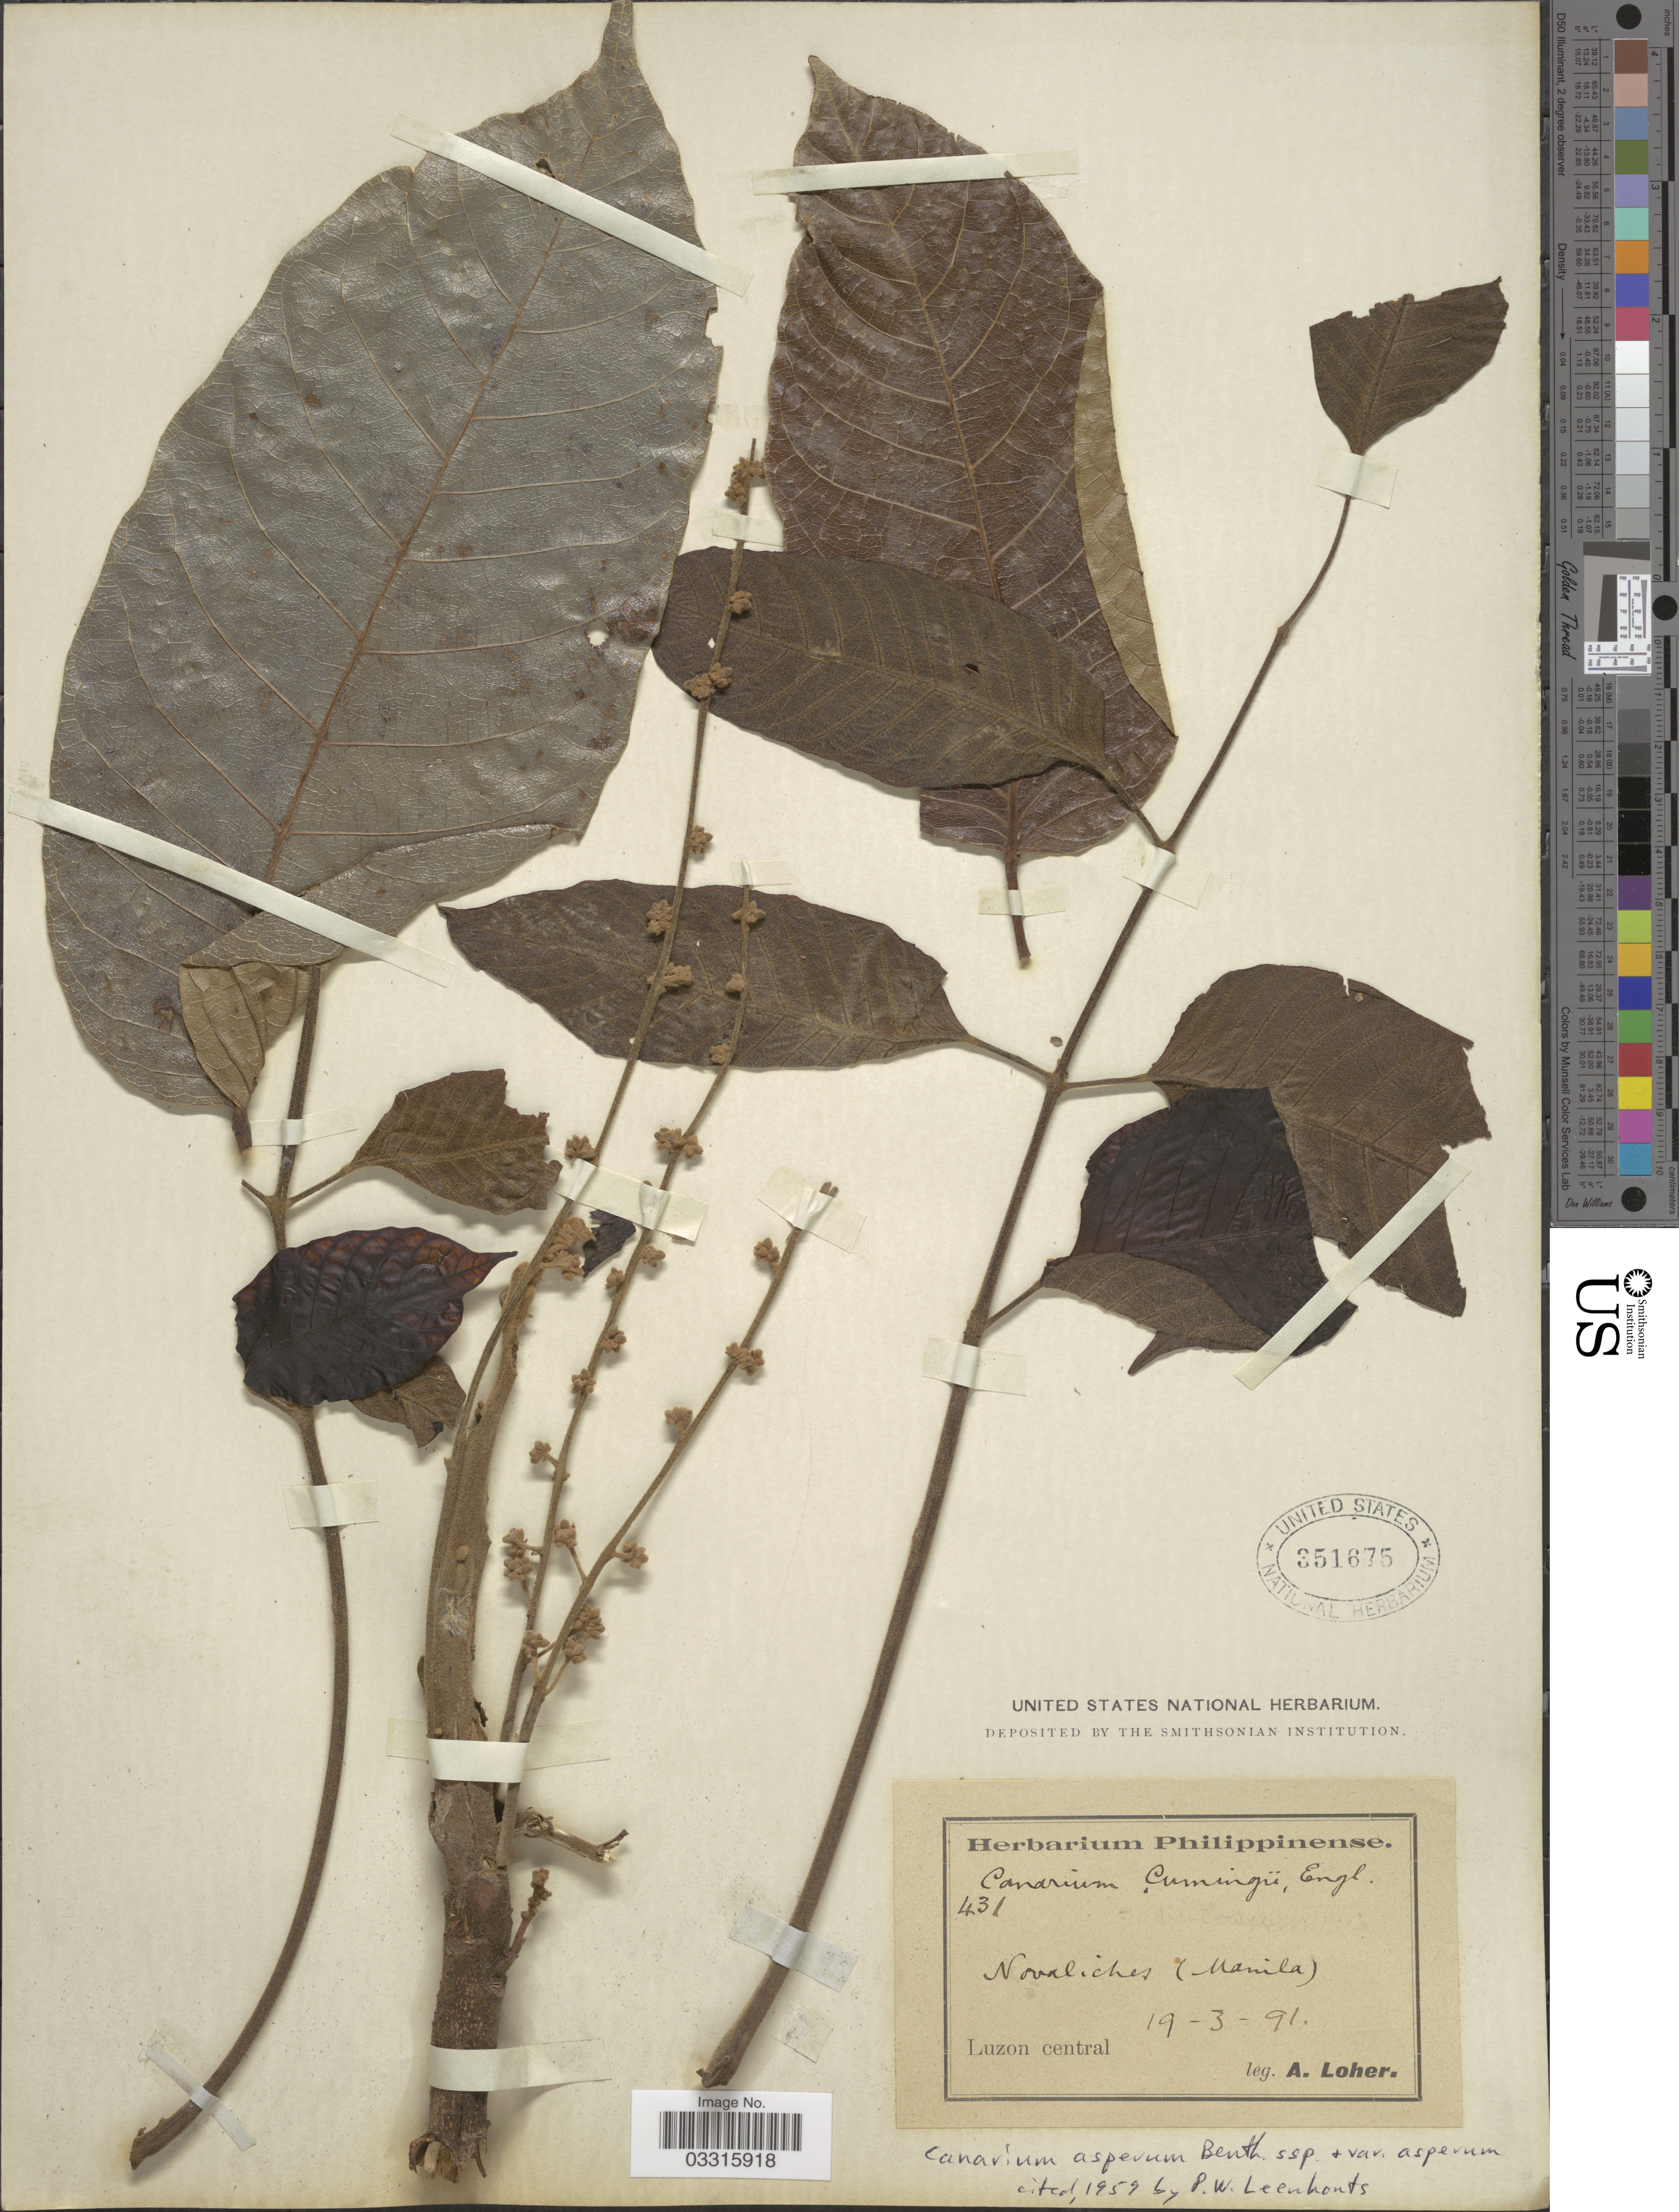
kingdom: Plantae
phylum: Tracheophyta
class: Magnoliopsida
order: Sapindales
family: Burseraceae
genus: Canarium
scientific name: Canarium asperum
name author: Benth.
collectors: A. Loher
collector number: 431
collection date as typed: Transcribed d/m/y: 19/3/91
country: Philippines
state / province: Central Luzon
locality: Novaliches (Manila). Luzon central.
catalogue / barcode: US 351675